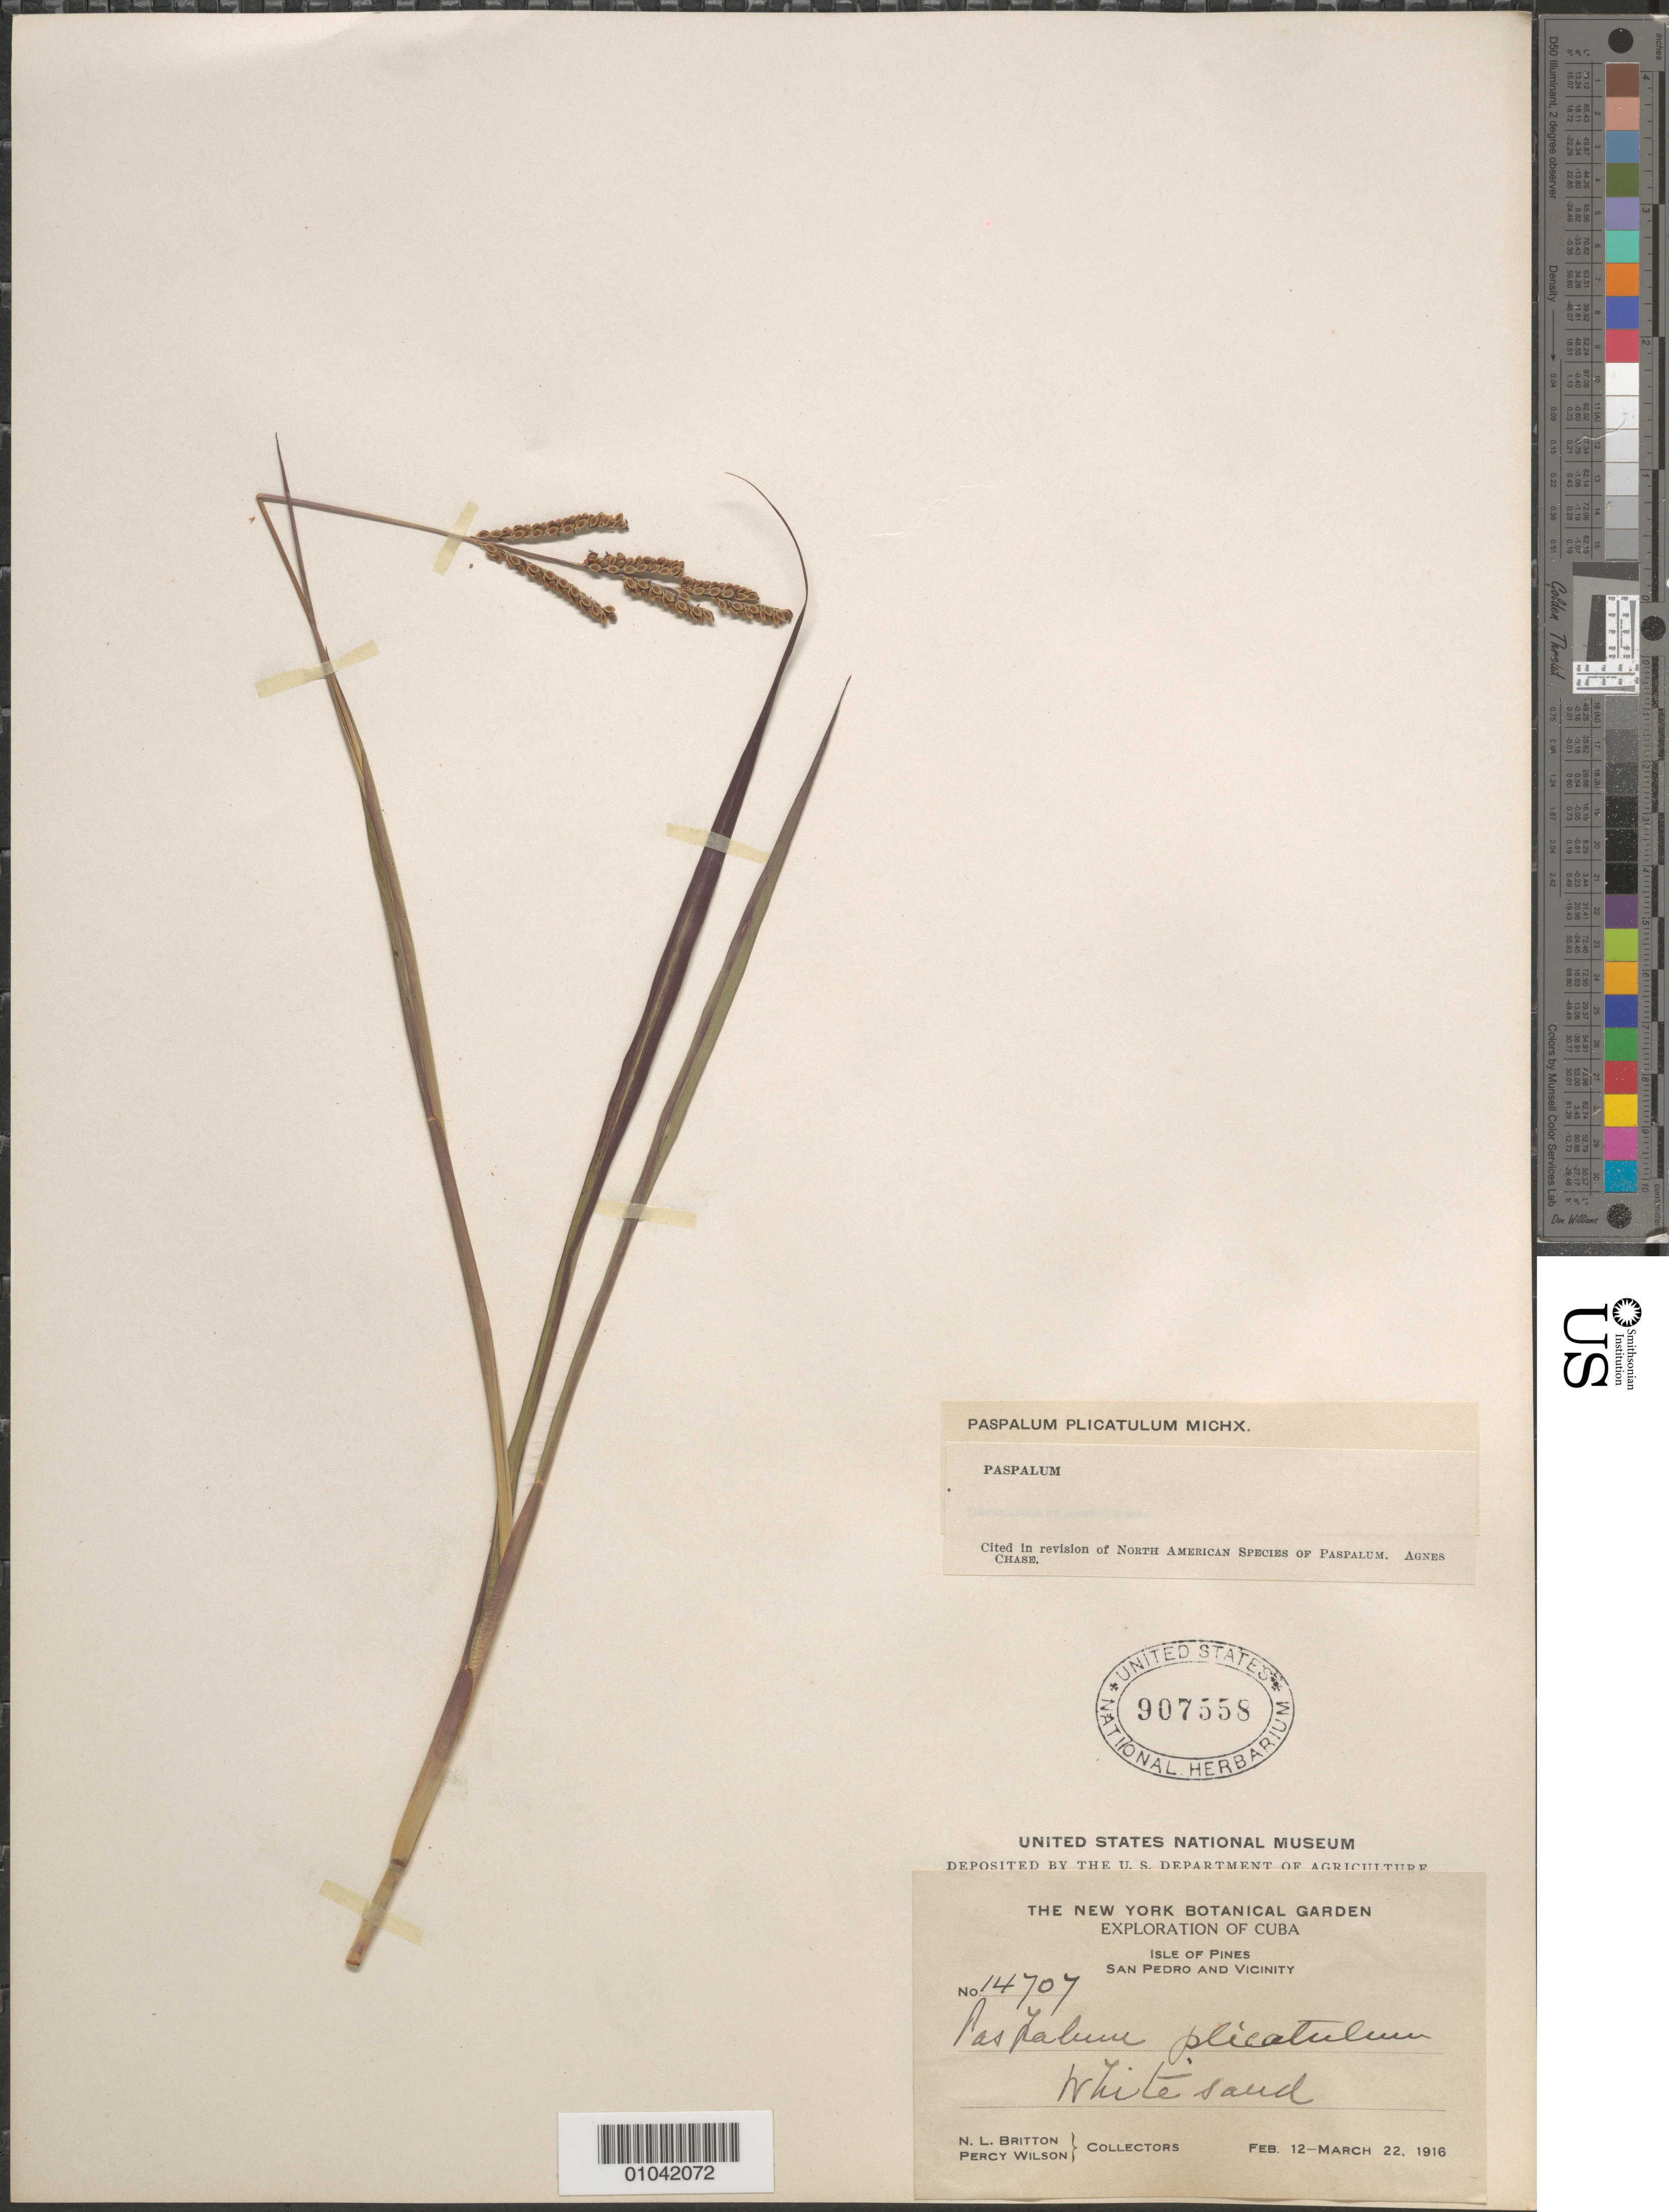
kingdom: Plantae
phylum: Tracheophyta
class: Liliopsida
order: Poales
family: Poaceae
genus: Paspalum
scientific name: Paspalum plicatulum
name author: Michx.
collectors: N. Britton, E. G. Britton & P. Wilson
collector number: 14707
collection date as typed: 12 Feb 1916 to 22 Mar 1916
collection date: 1916-02-12/1916-03-22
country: Cuba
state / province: Isla de la Juventud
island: Isla de la Juventud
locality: San Pedro and Vicinity.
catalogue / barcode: US 907558